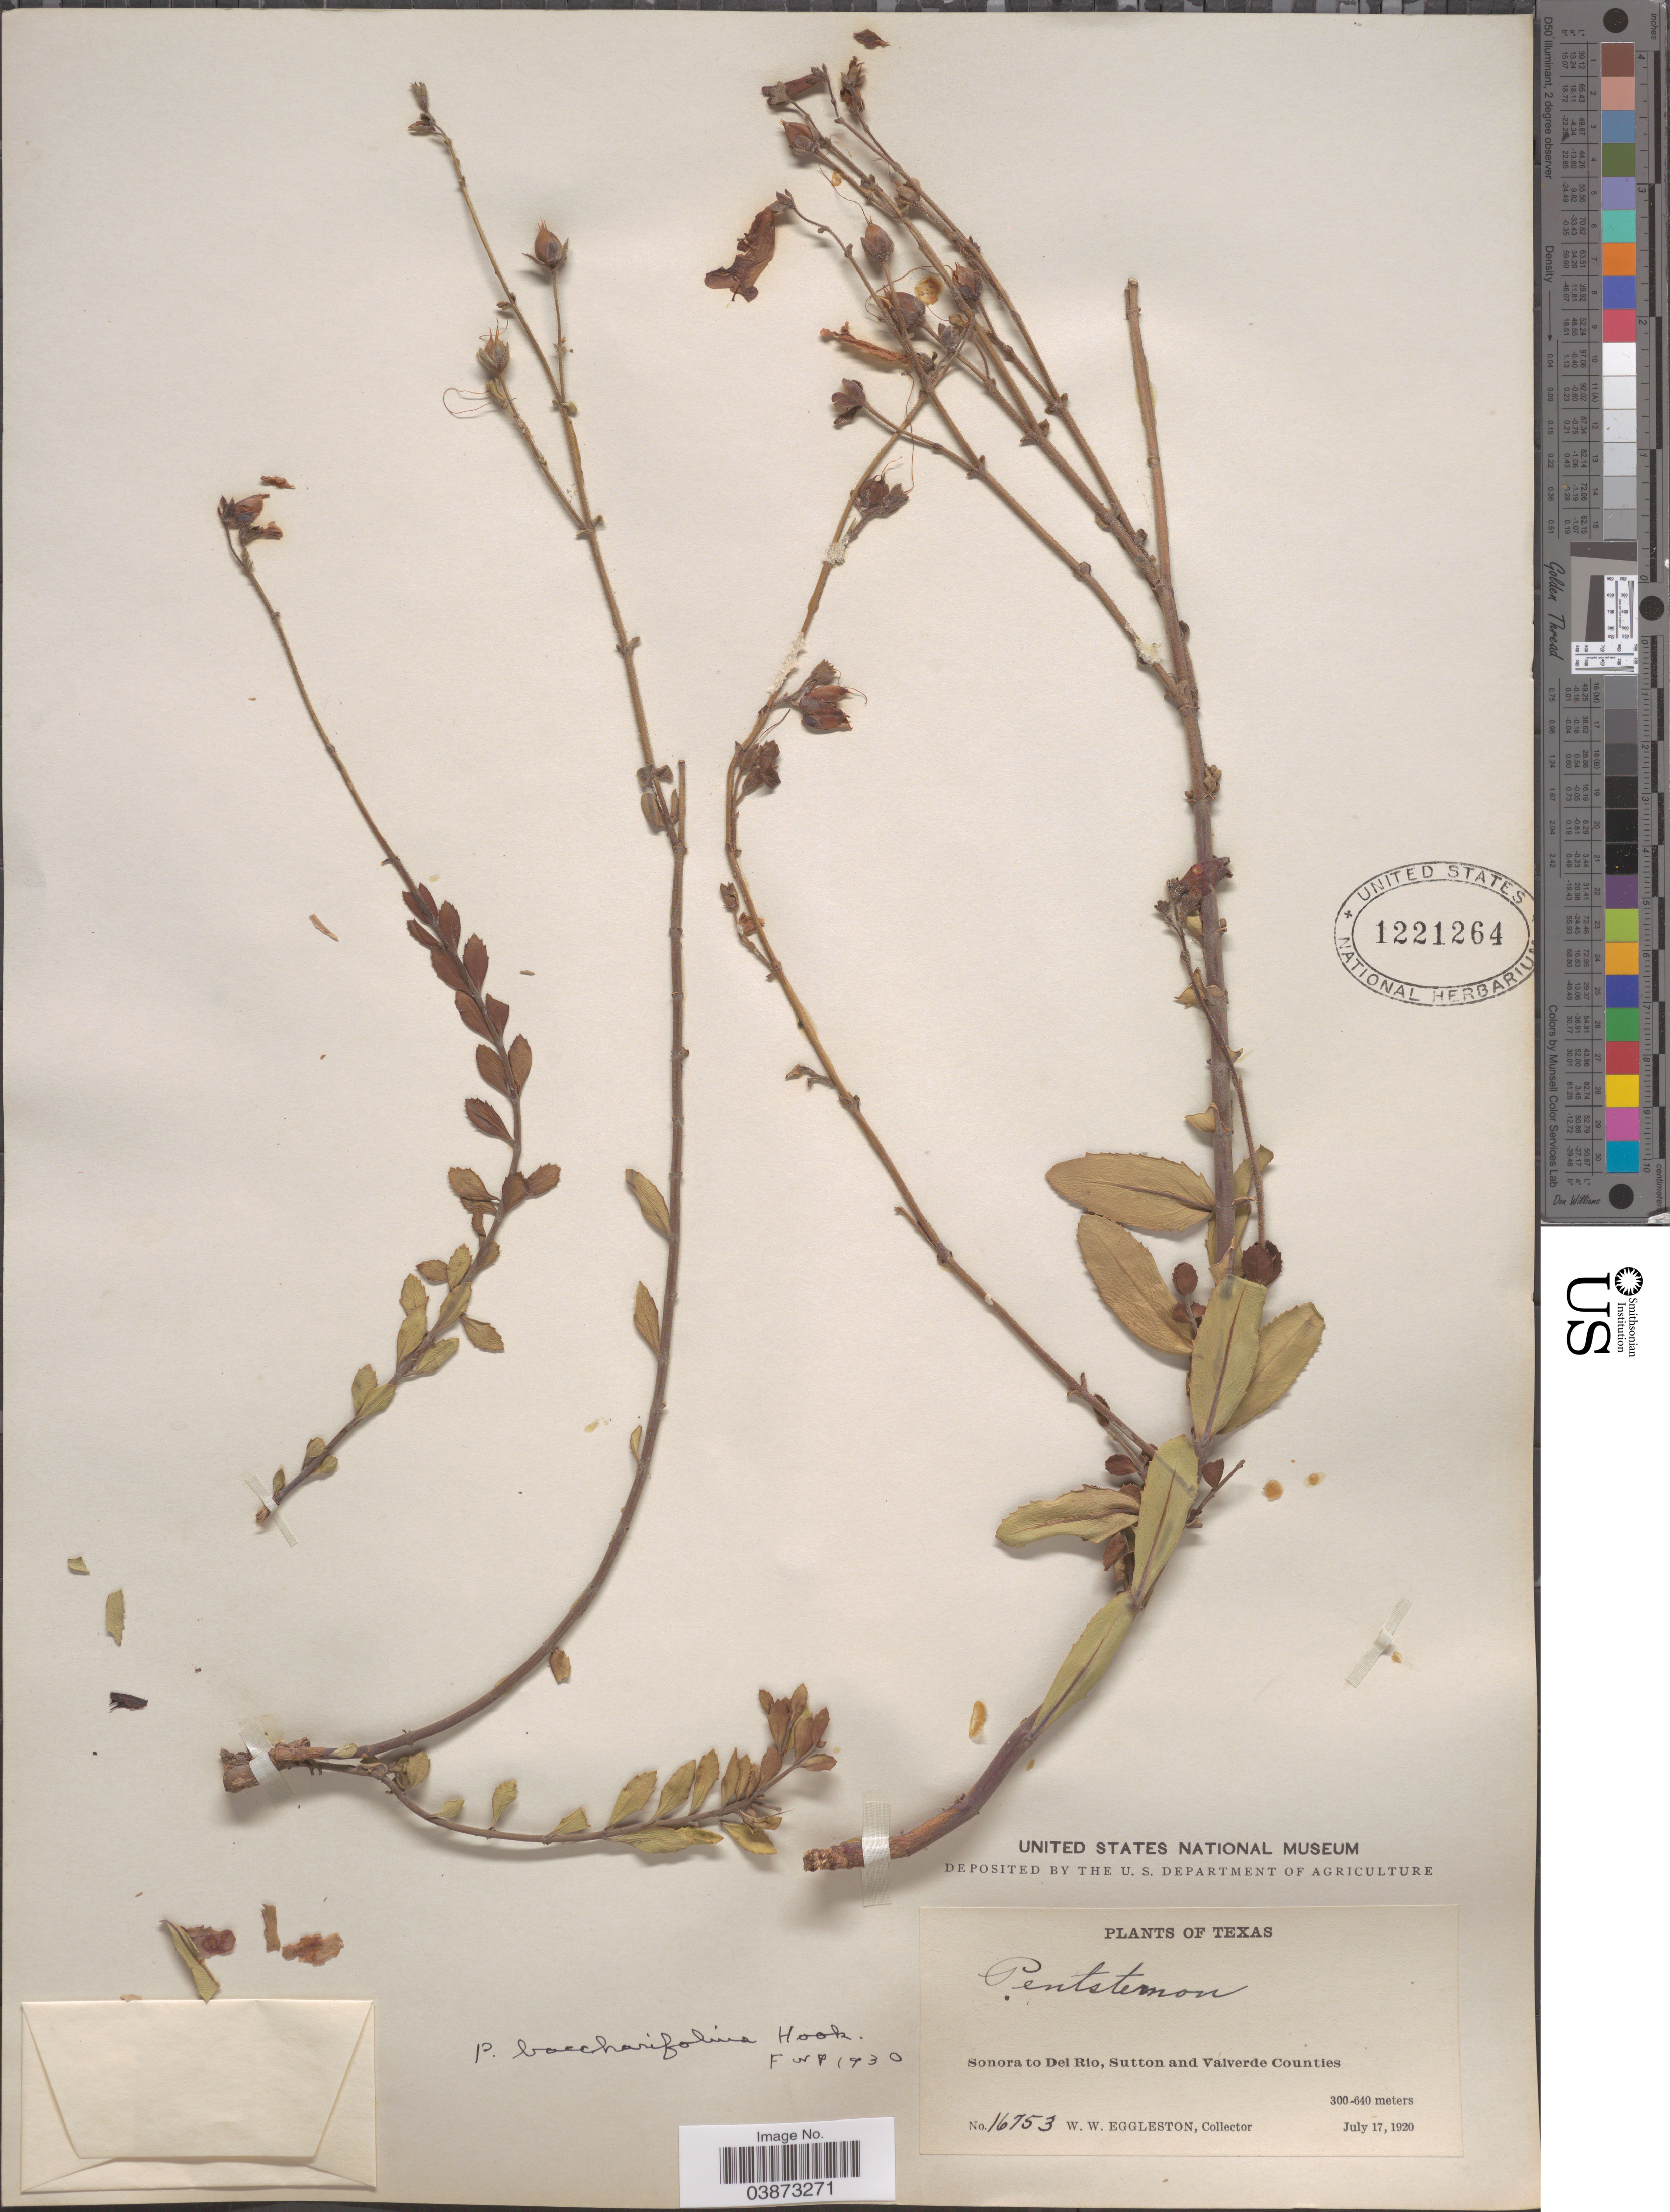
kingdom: Plantae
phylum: Tracheophyta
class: Magnoliopsida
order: Lamiales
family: Plantaginaceae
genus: Penstemon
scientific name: Penstemon baccharifolius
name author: Hook.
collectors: W. W. Eggleston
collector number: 16753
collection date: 1920-07-17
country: United States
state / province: Texas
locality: Sonora to Del Rio, Sutton and Valverde Counties.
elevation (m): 300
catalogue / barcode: US 1221264